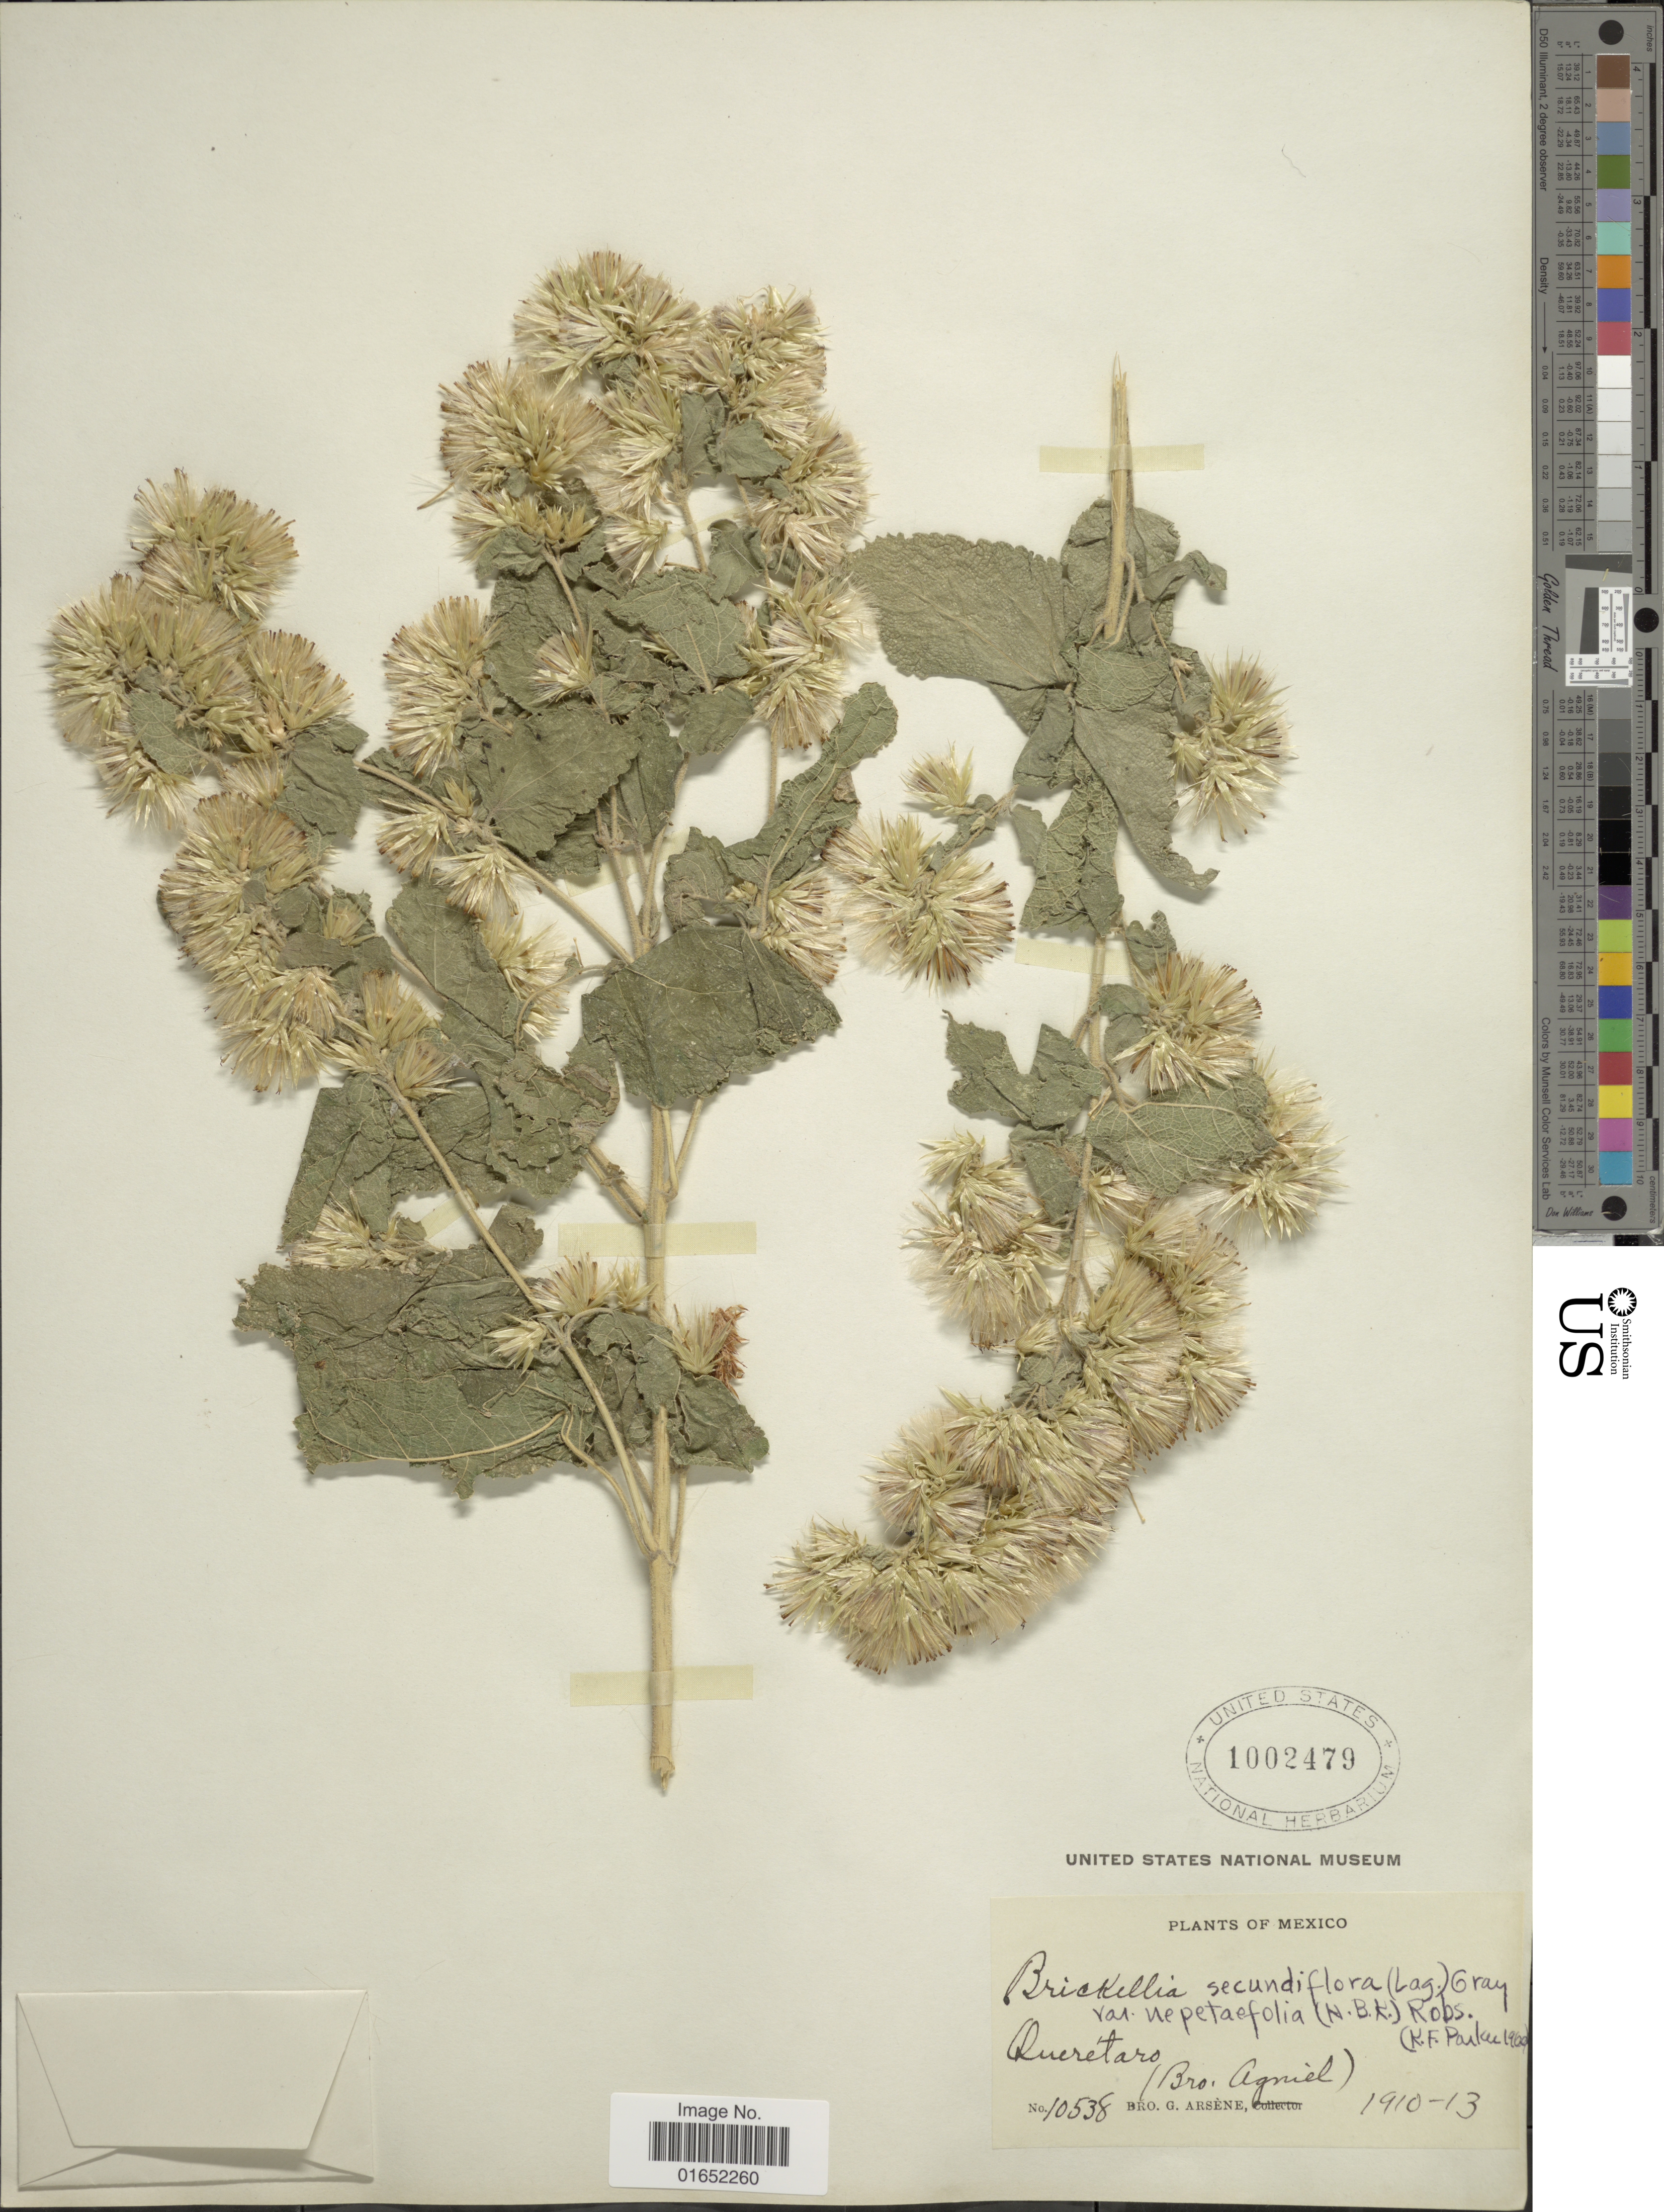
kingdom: Plantae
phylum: Tracheophyta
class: Magnoliopsida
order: Asterales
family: Asteraceae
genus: Brickellia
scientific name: Brickellia secundiflora var. nepetifolia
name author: (Kunth) B.L. Rob.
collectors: Bro. G. Arsène & Bro. Agniel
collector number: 10538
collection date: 1910/1913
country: Mexico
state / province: Querétaro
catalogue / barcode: US 1002479